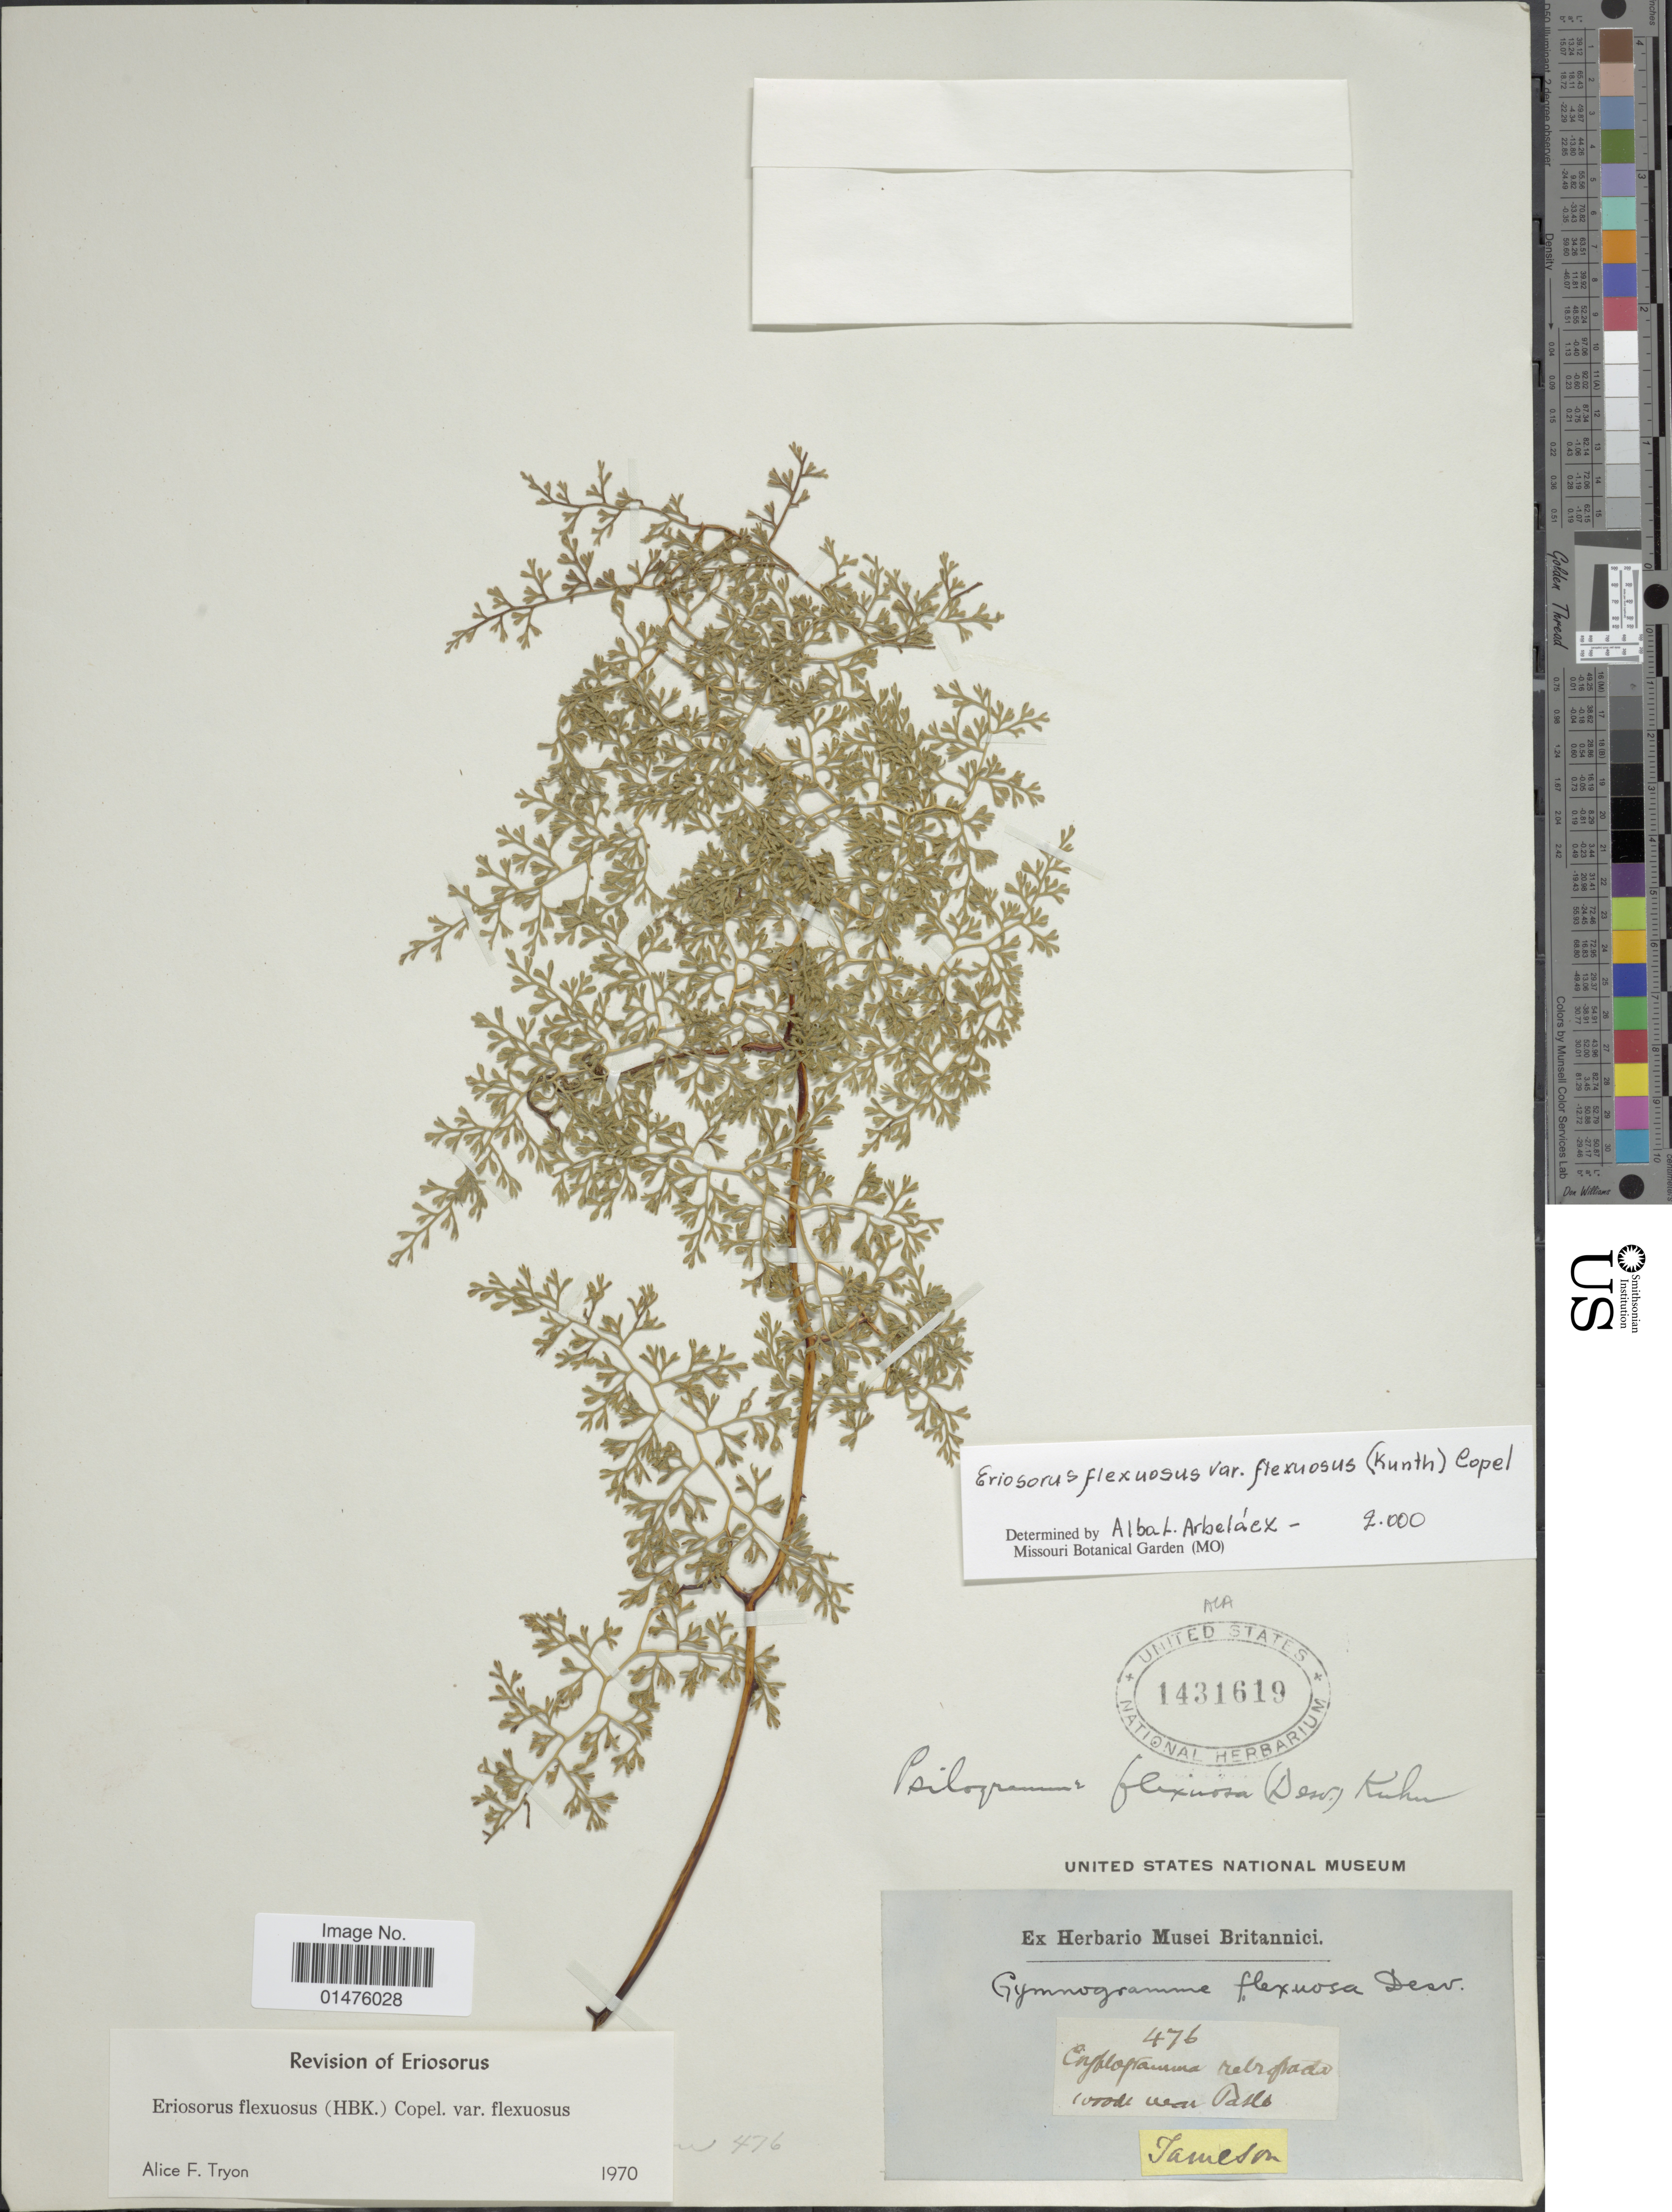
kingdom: Plantae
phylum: Tracheophyta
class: Polypodiopsida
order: Polypodiales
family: Pteridaceae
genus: Jamesonia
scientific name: Jamesonia flexuosa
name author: (Humb. & Bonpl.) Christenh.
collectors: -- Jameson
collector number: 476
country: Colombia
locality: Woods near Pasto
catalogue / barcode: US 1431619